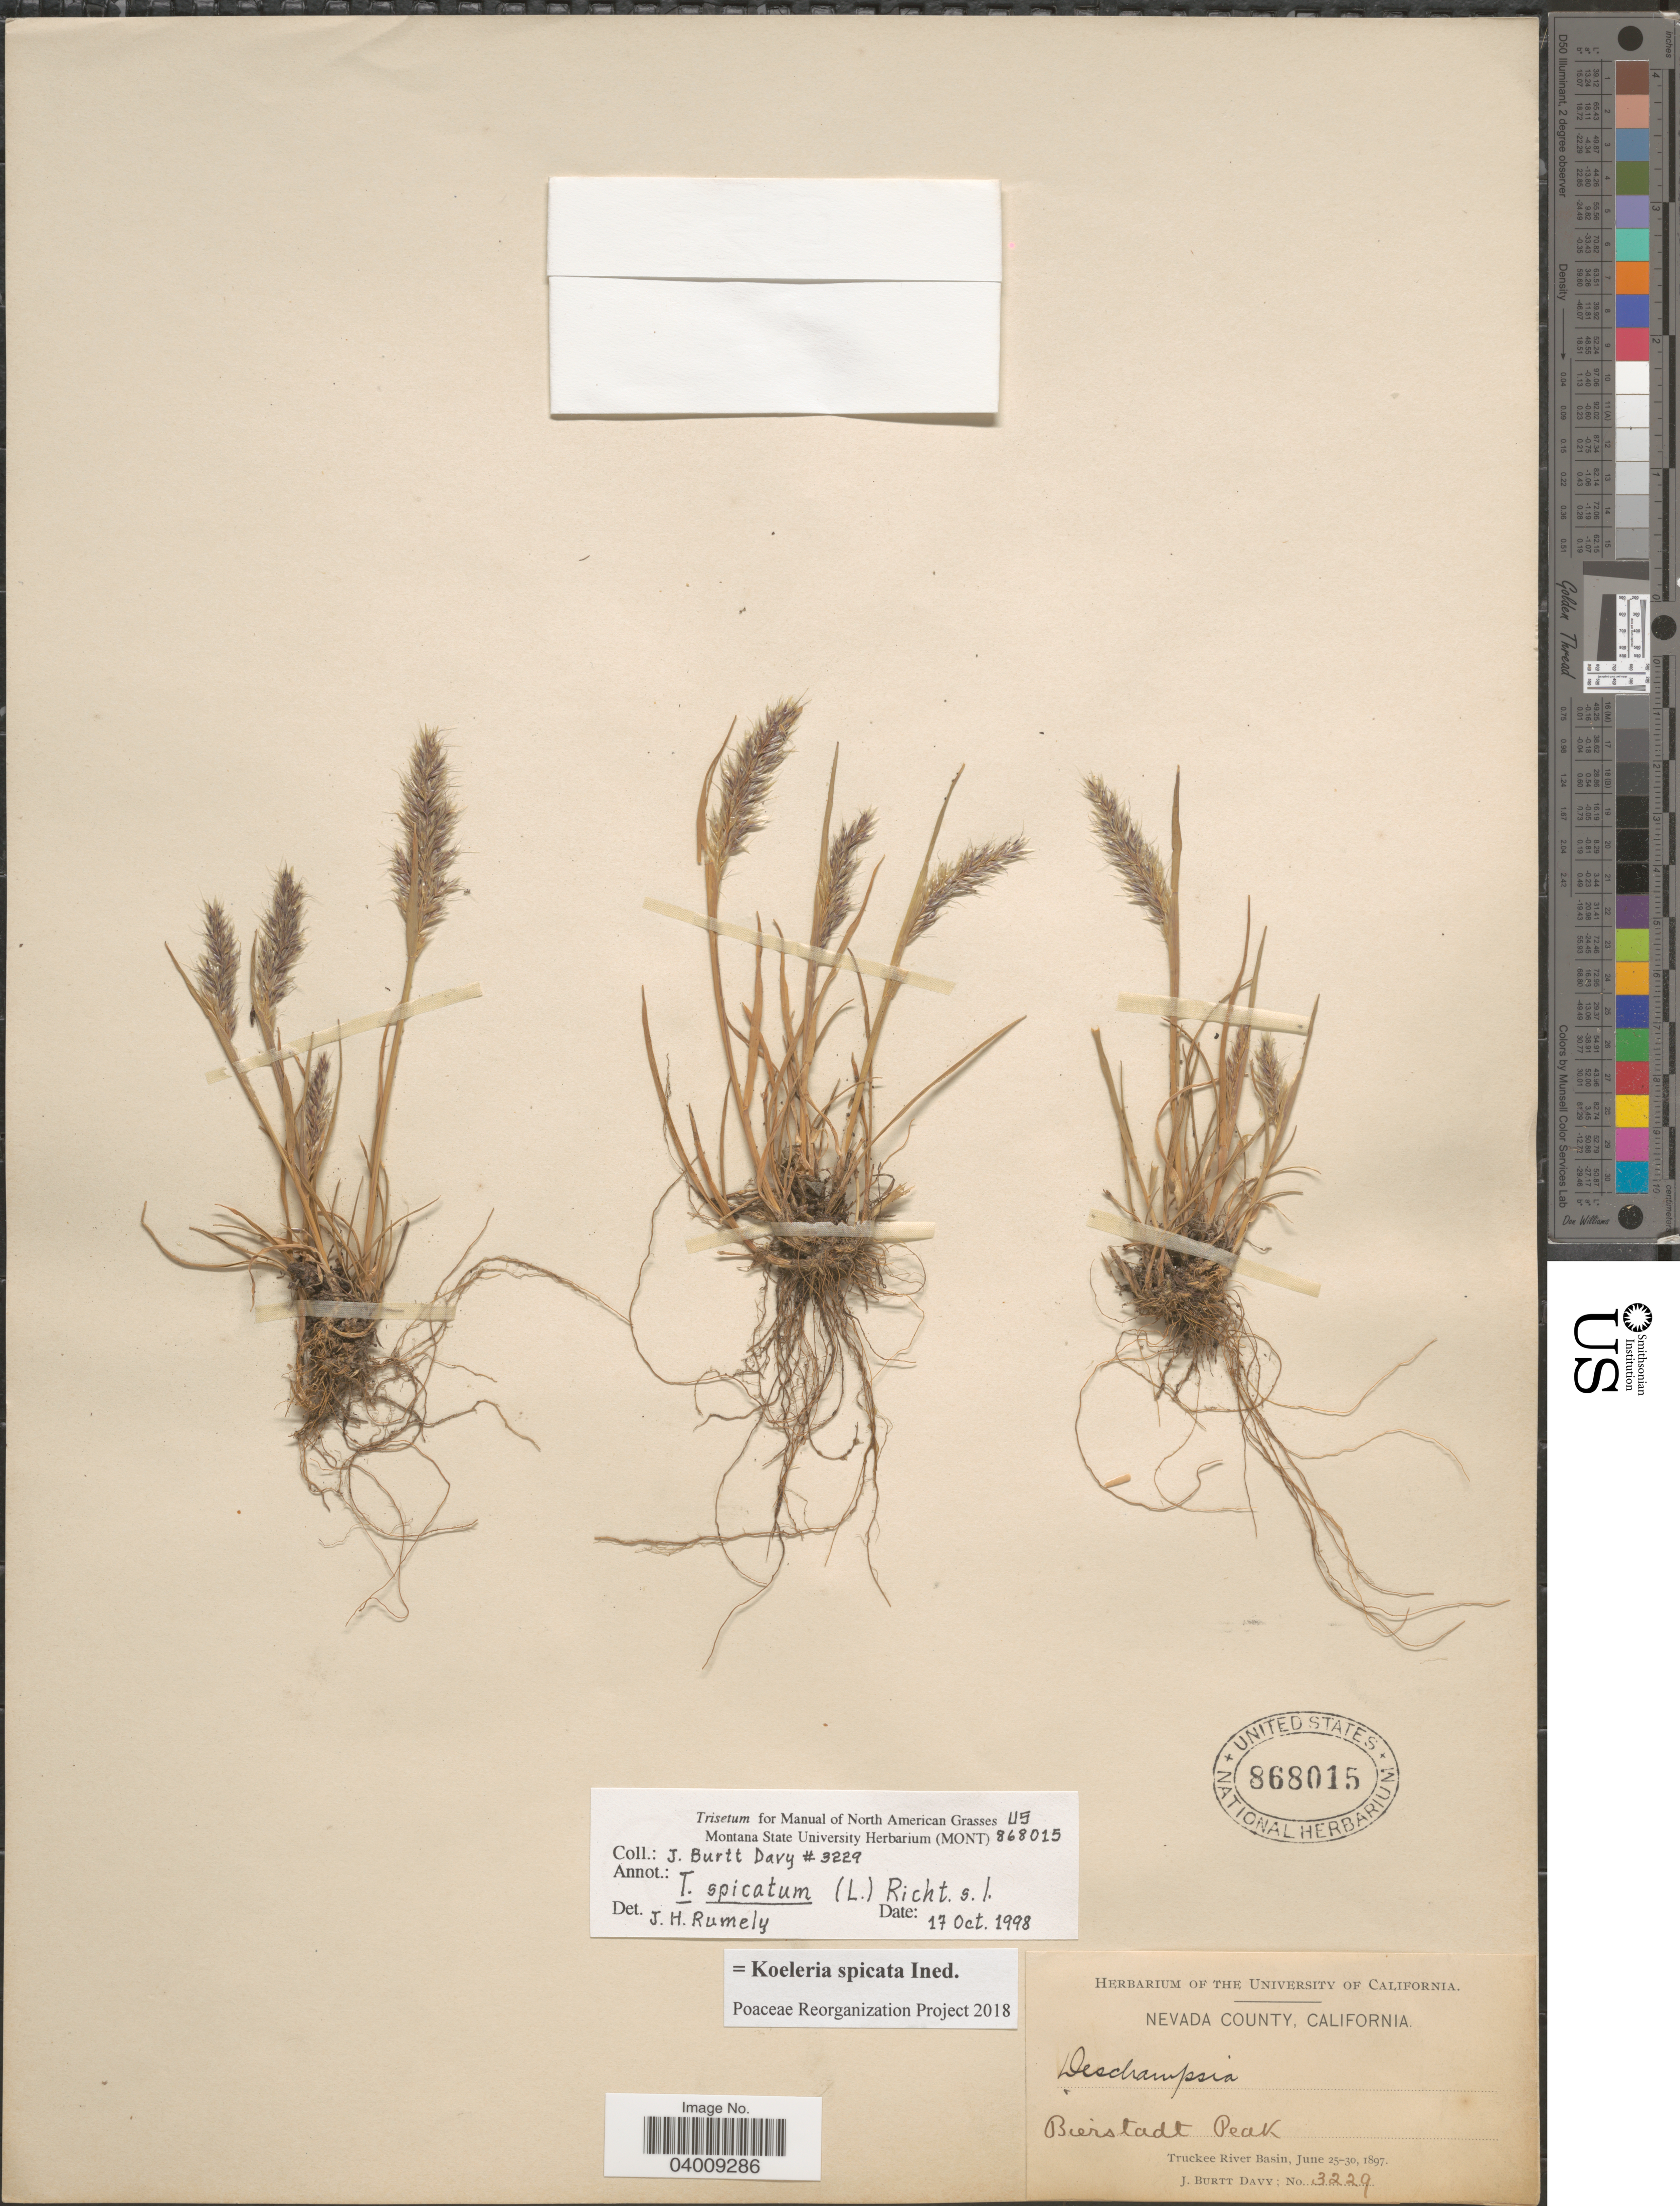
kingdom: Plantae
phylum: Tracheophyta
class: Liliopsida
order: Poales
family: Poaceae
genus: Koeleria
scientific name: Koeleria spicata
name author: (L.) Barberá et al.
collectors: J. Burtt Davy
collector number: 3229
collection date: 1897-06-25/1897-06-30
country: United States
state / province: California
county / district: Nevada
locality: Nevada County. Bierstadt Peak. Truckee River Basin.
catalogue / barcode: US 868015